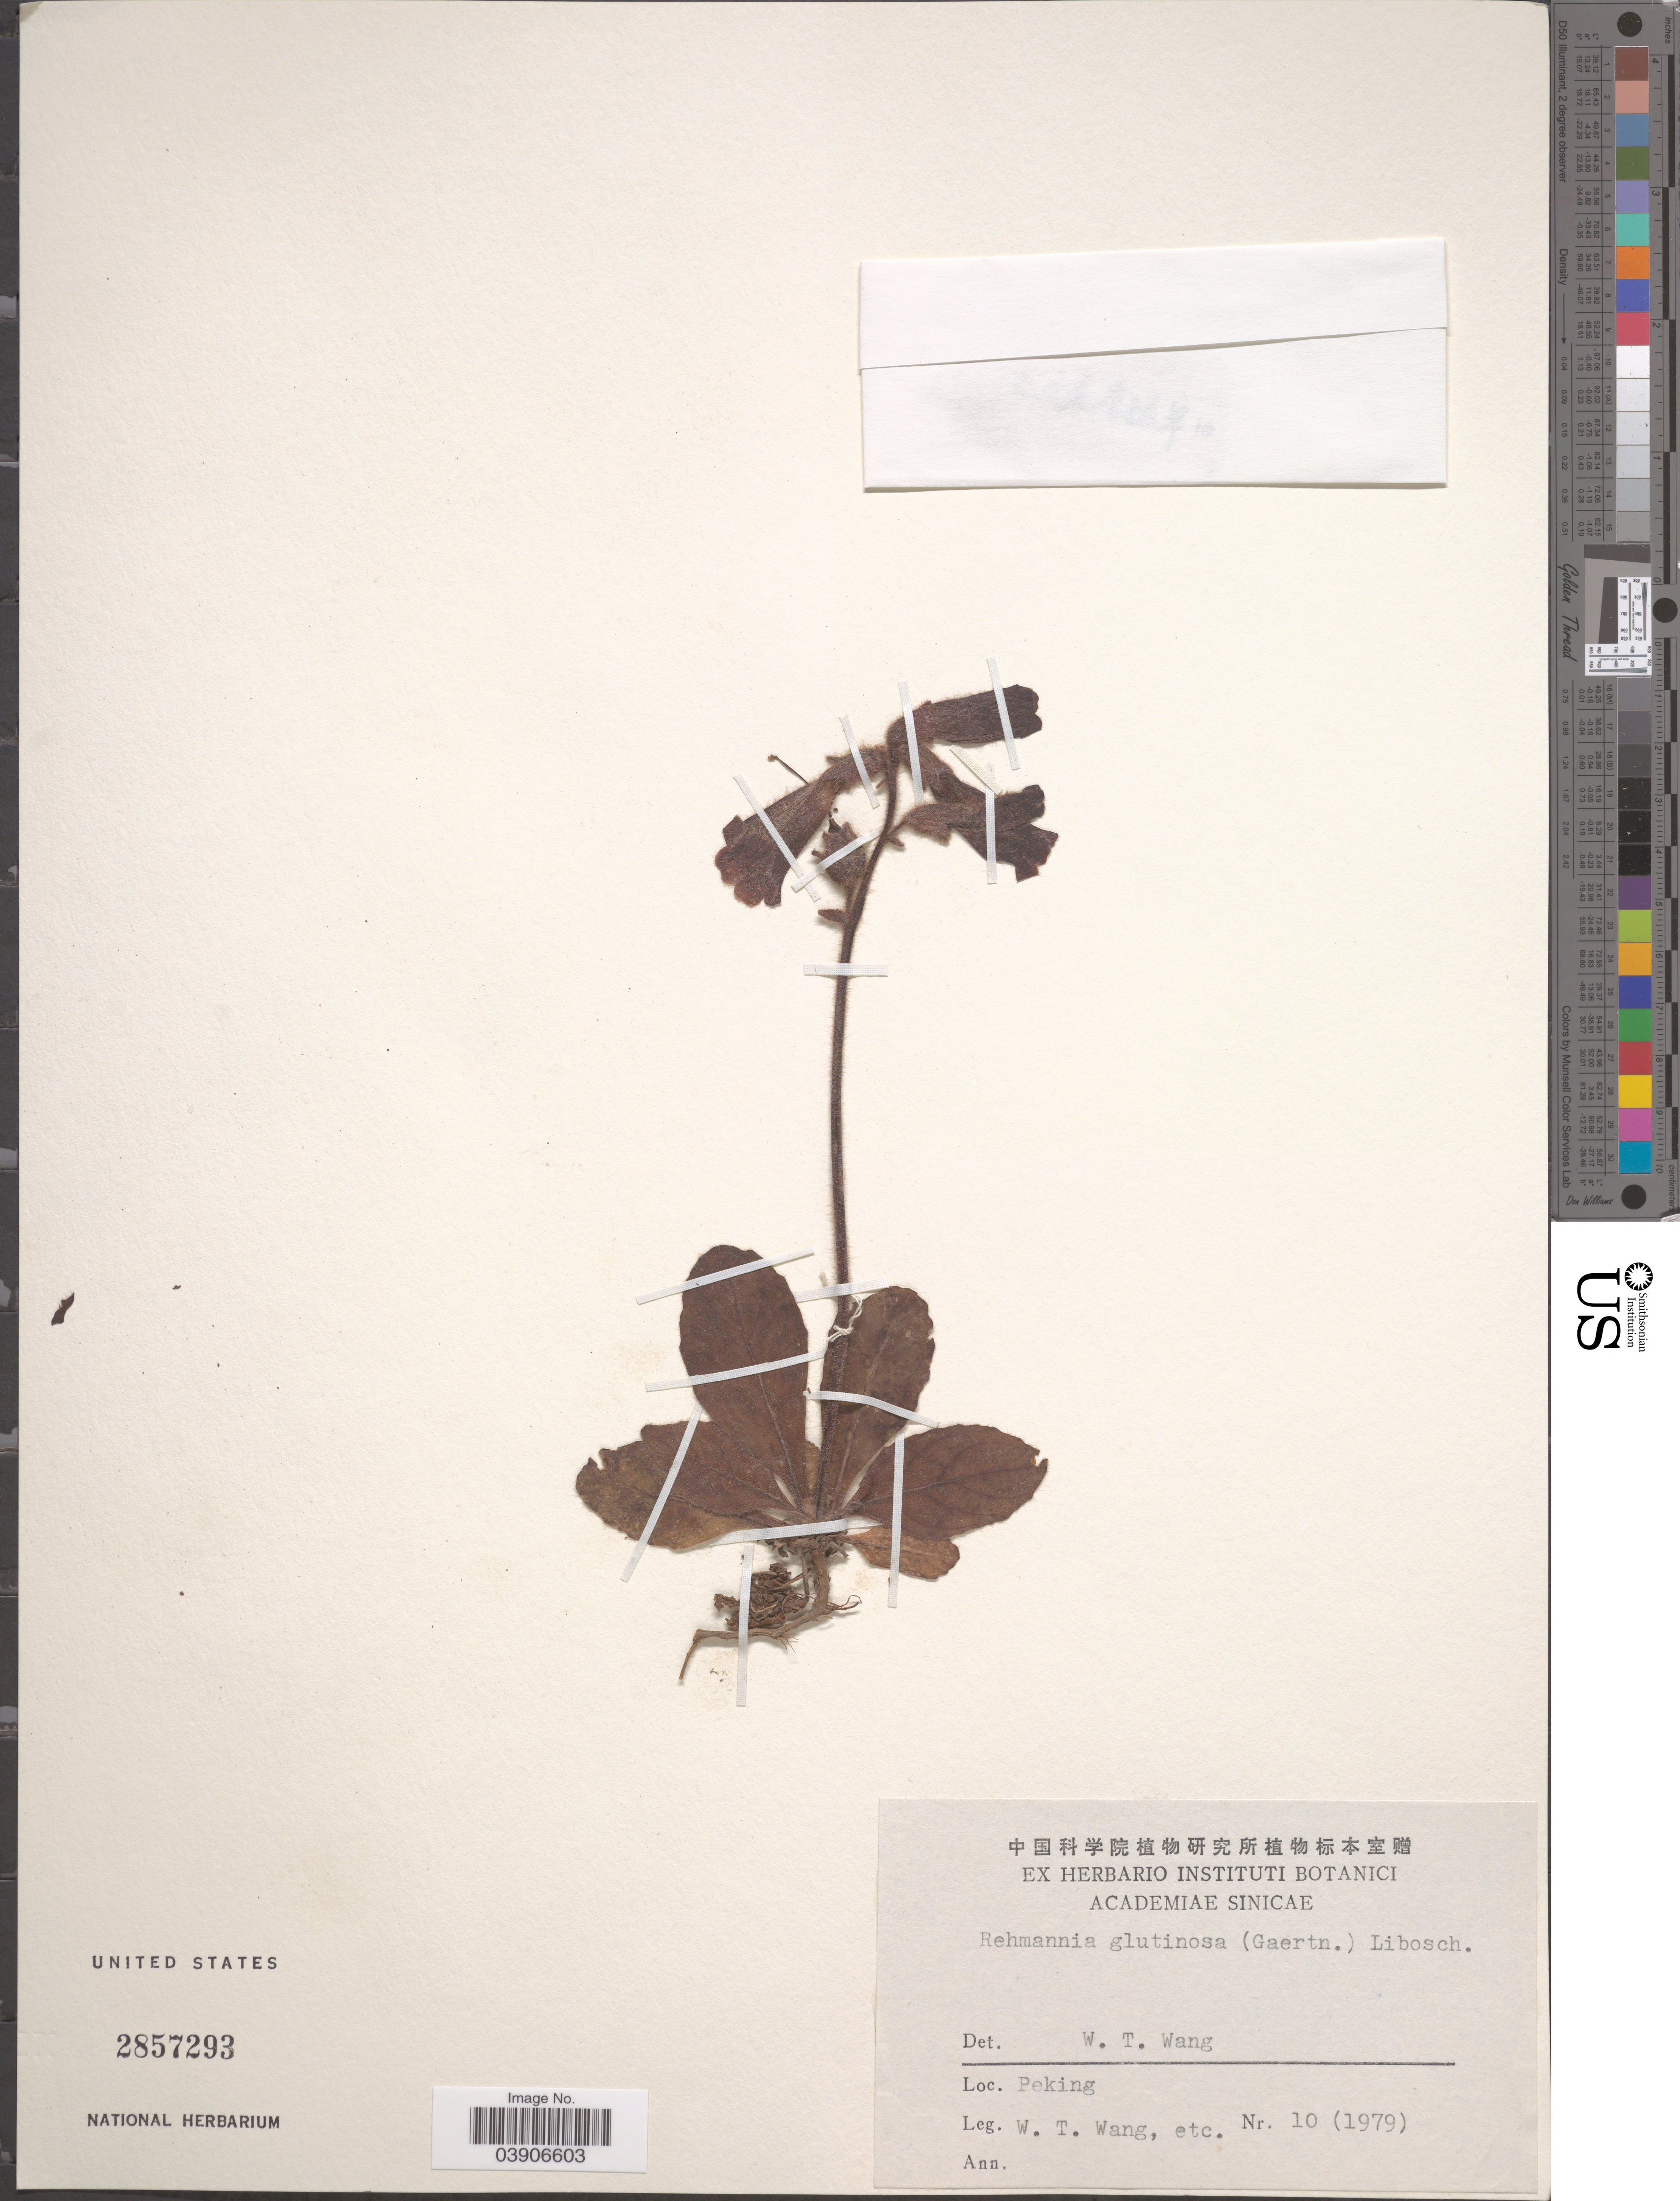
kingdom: Plantae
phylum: Tracheophyta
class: Magnoliopsida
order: Lamiales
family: Rehmanniaceae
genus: Rehmannia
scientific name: Rehmannia glutinosa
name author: (Gaertn.) DC.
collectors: W. T. Wang & et al.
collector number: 10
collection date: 1979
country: China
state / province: Beijing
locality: Peking.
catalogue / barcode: US 2857293